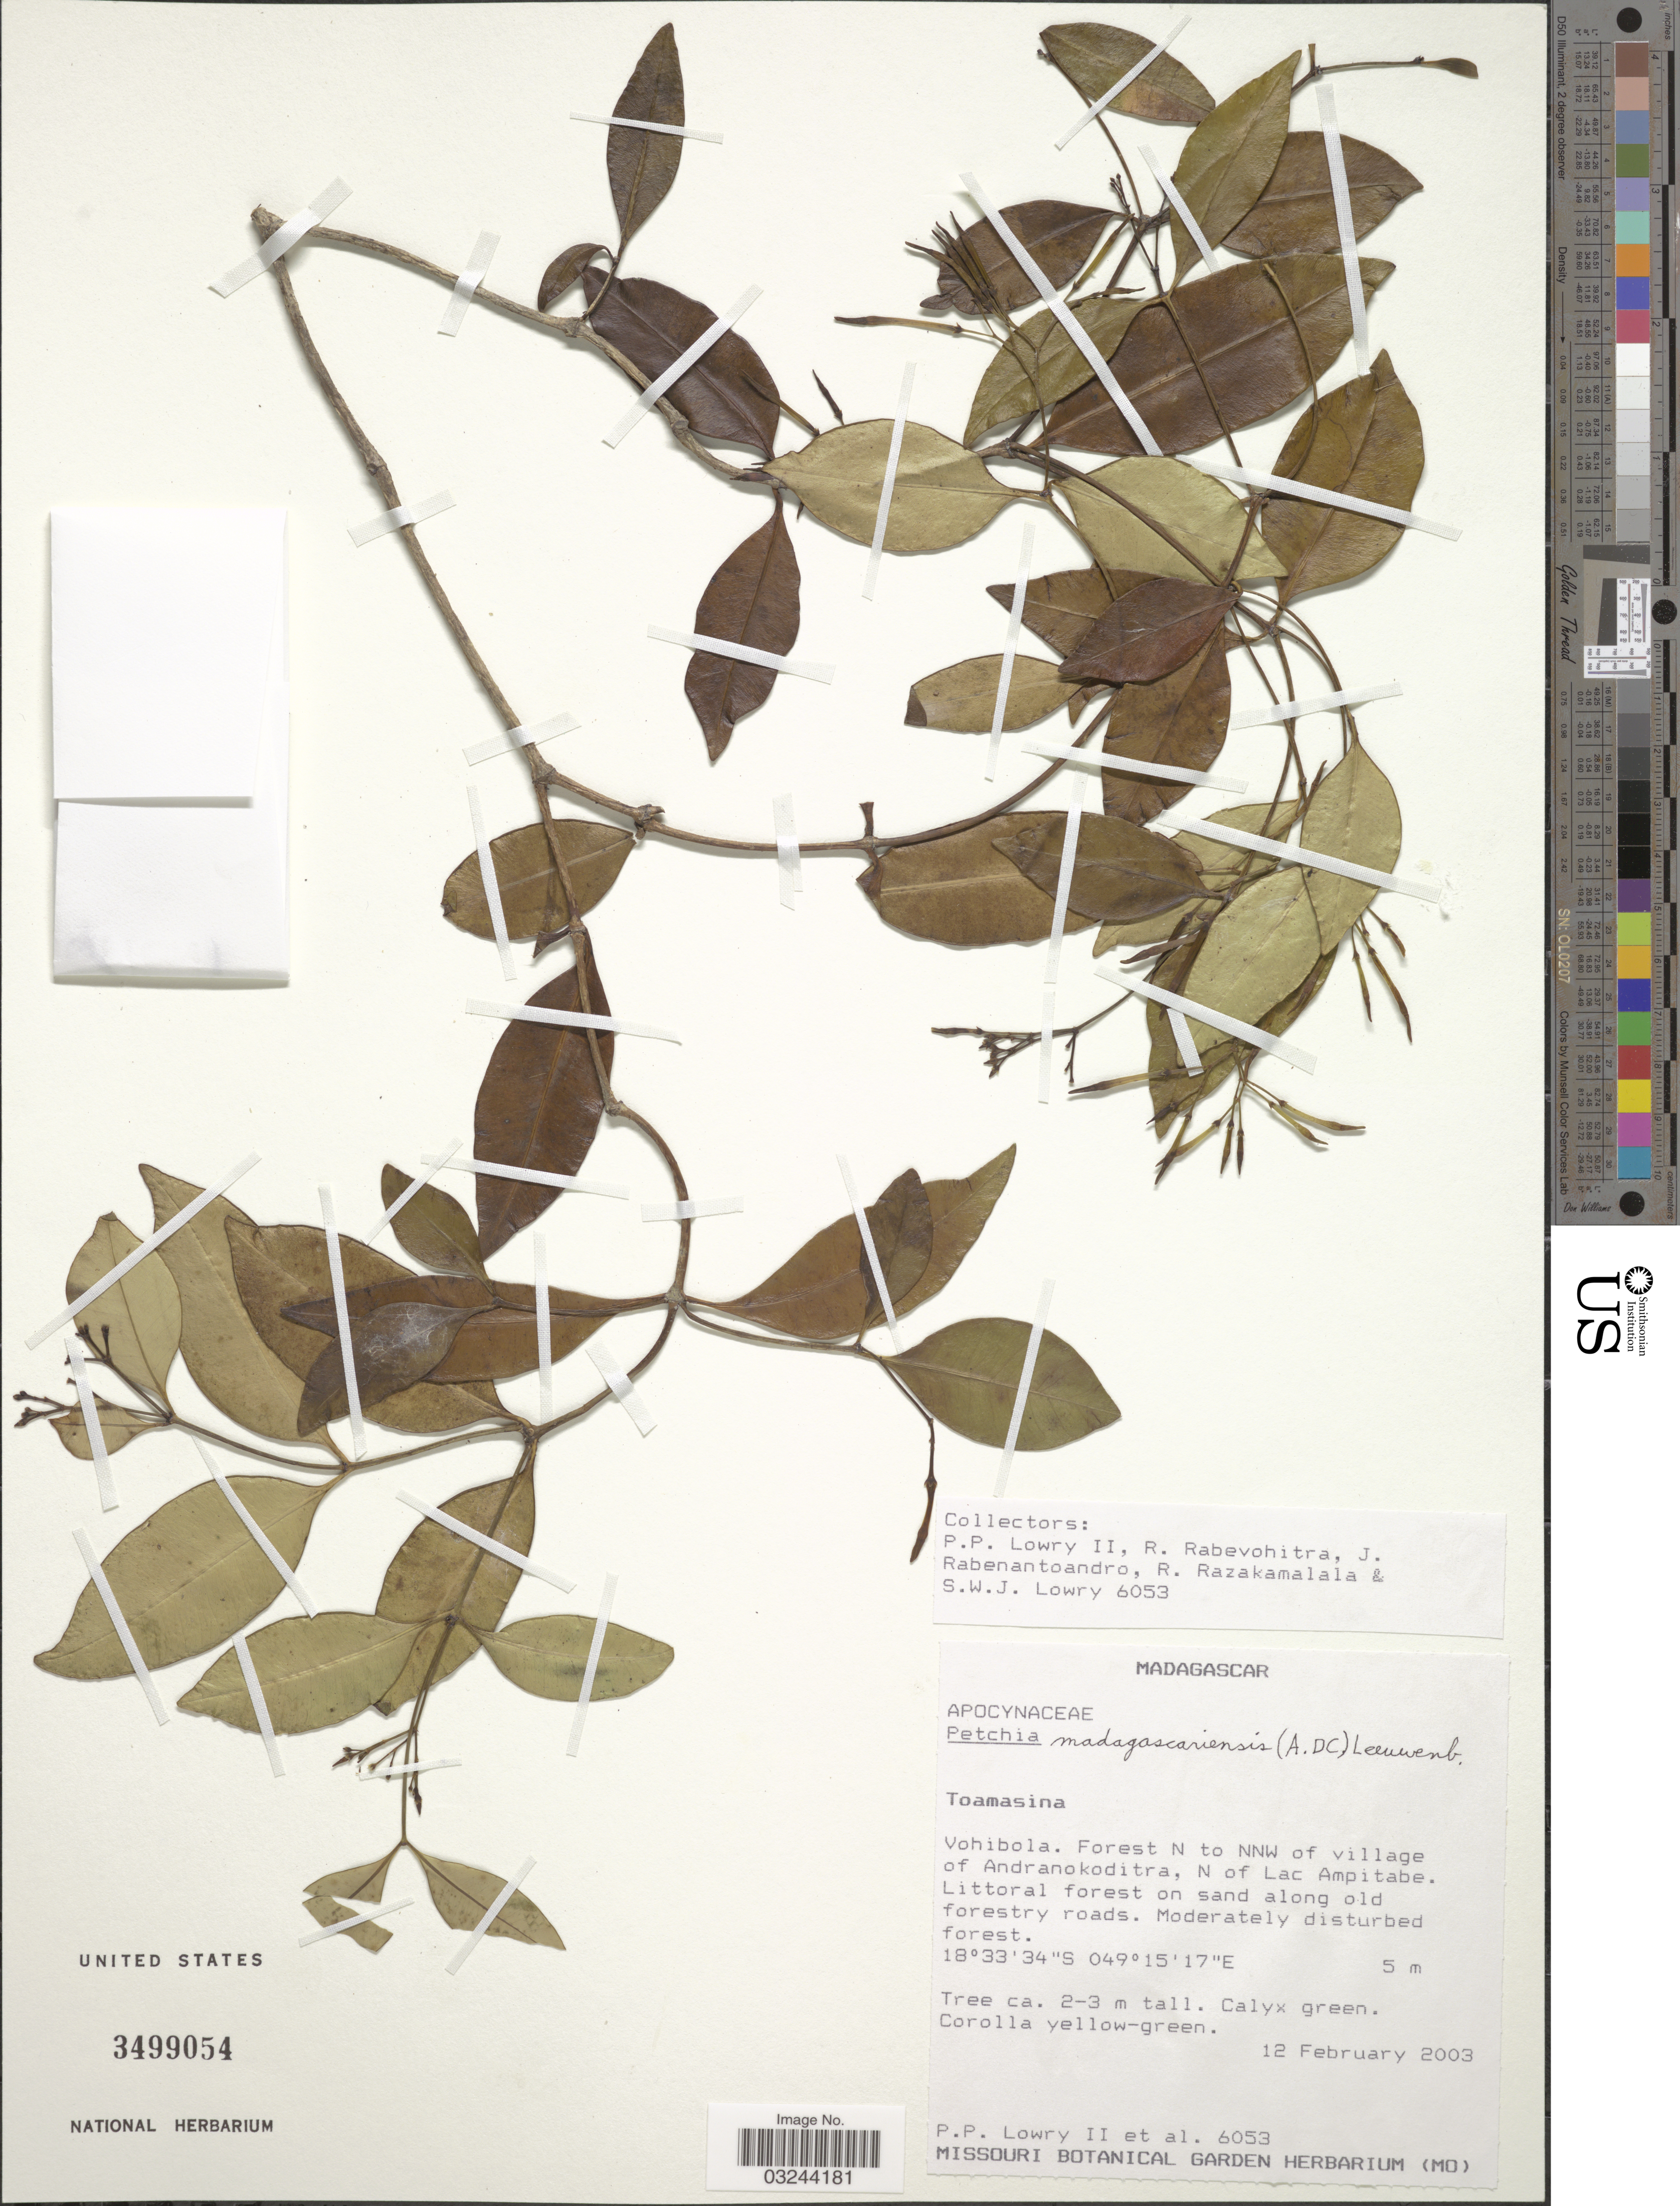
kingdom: Plantae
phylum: Tracheophyta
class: Magnoliopsida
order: Gentianales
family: Apocynaceae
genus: Petchia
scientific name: Petchia madagascariensis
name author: (A. DC.) Leeuwenb.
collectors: P. P. Lowry, R. Rabevohitra, J. Rabenantoandro, R. Razakamalala & S. Lowry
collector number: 6053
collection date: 2003-02-12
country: Madagascar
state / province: Atsinanana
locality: Vohibola. Forest N to NNW of village of Andranokoditra, N of Lac Ampitabe.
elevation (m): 5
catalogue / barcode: US 3499054